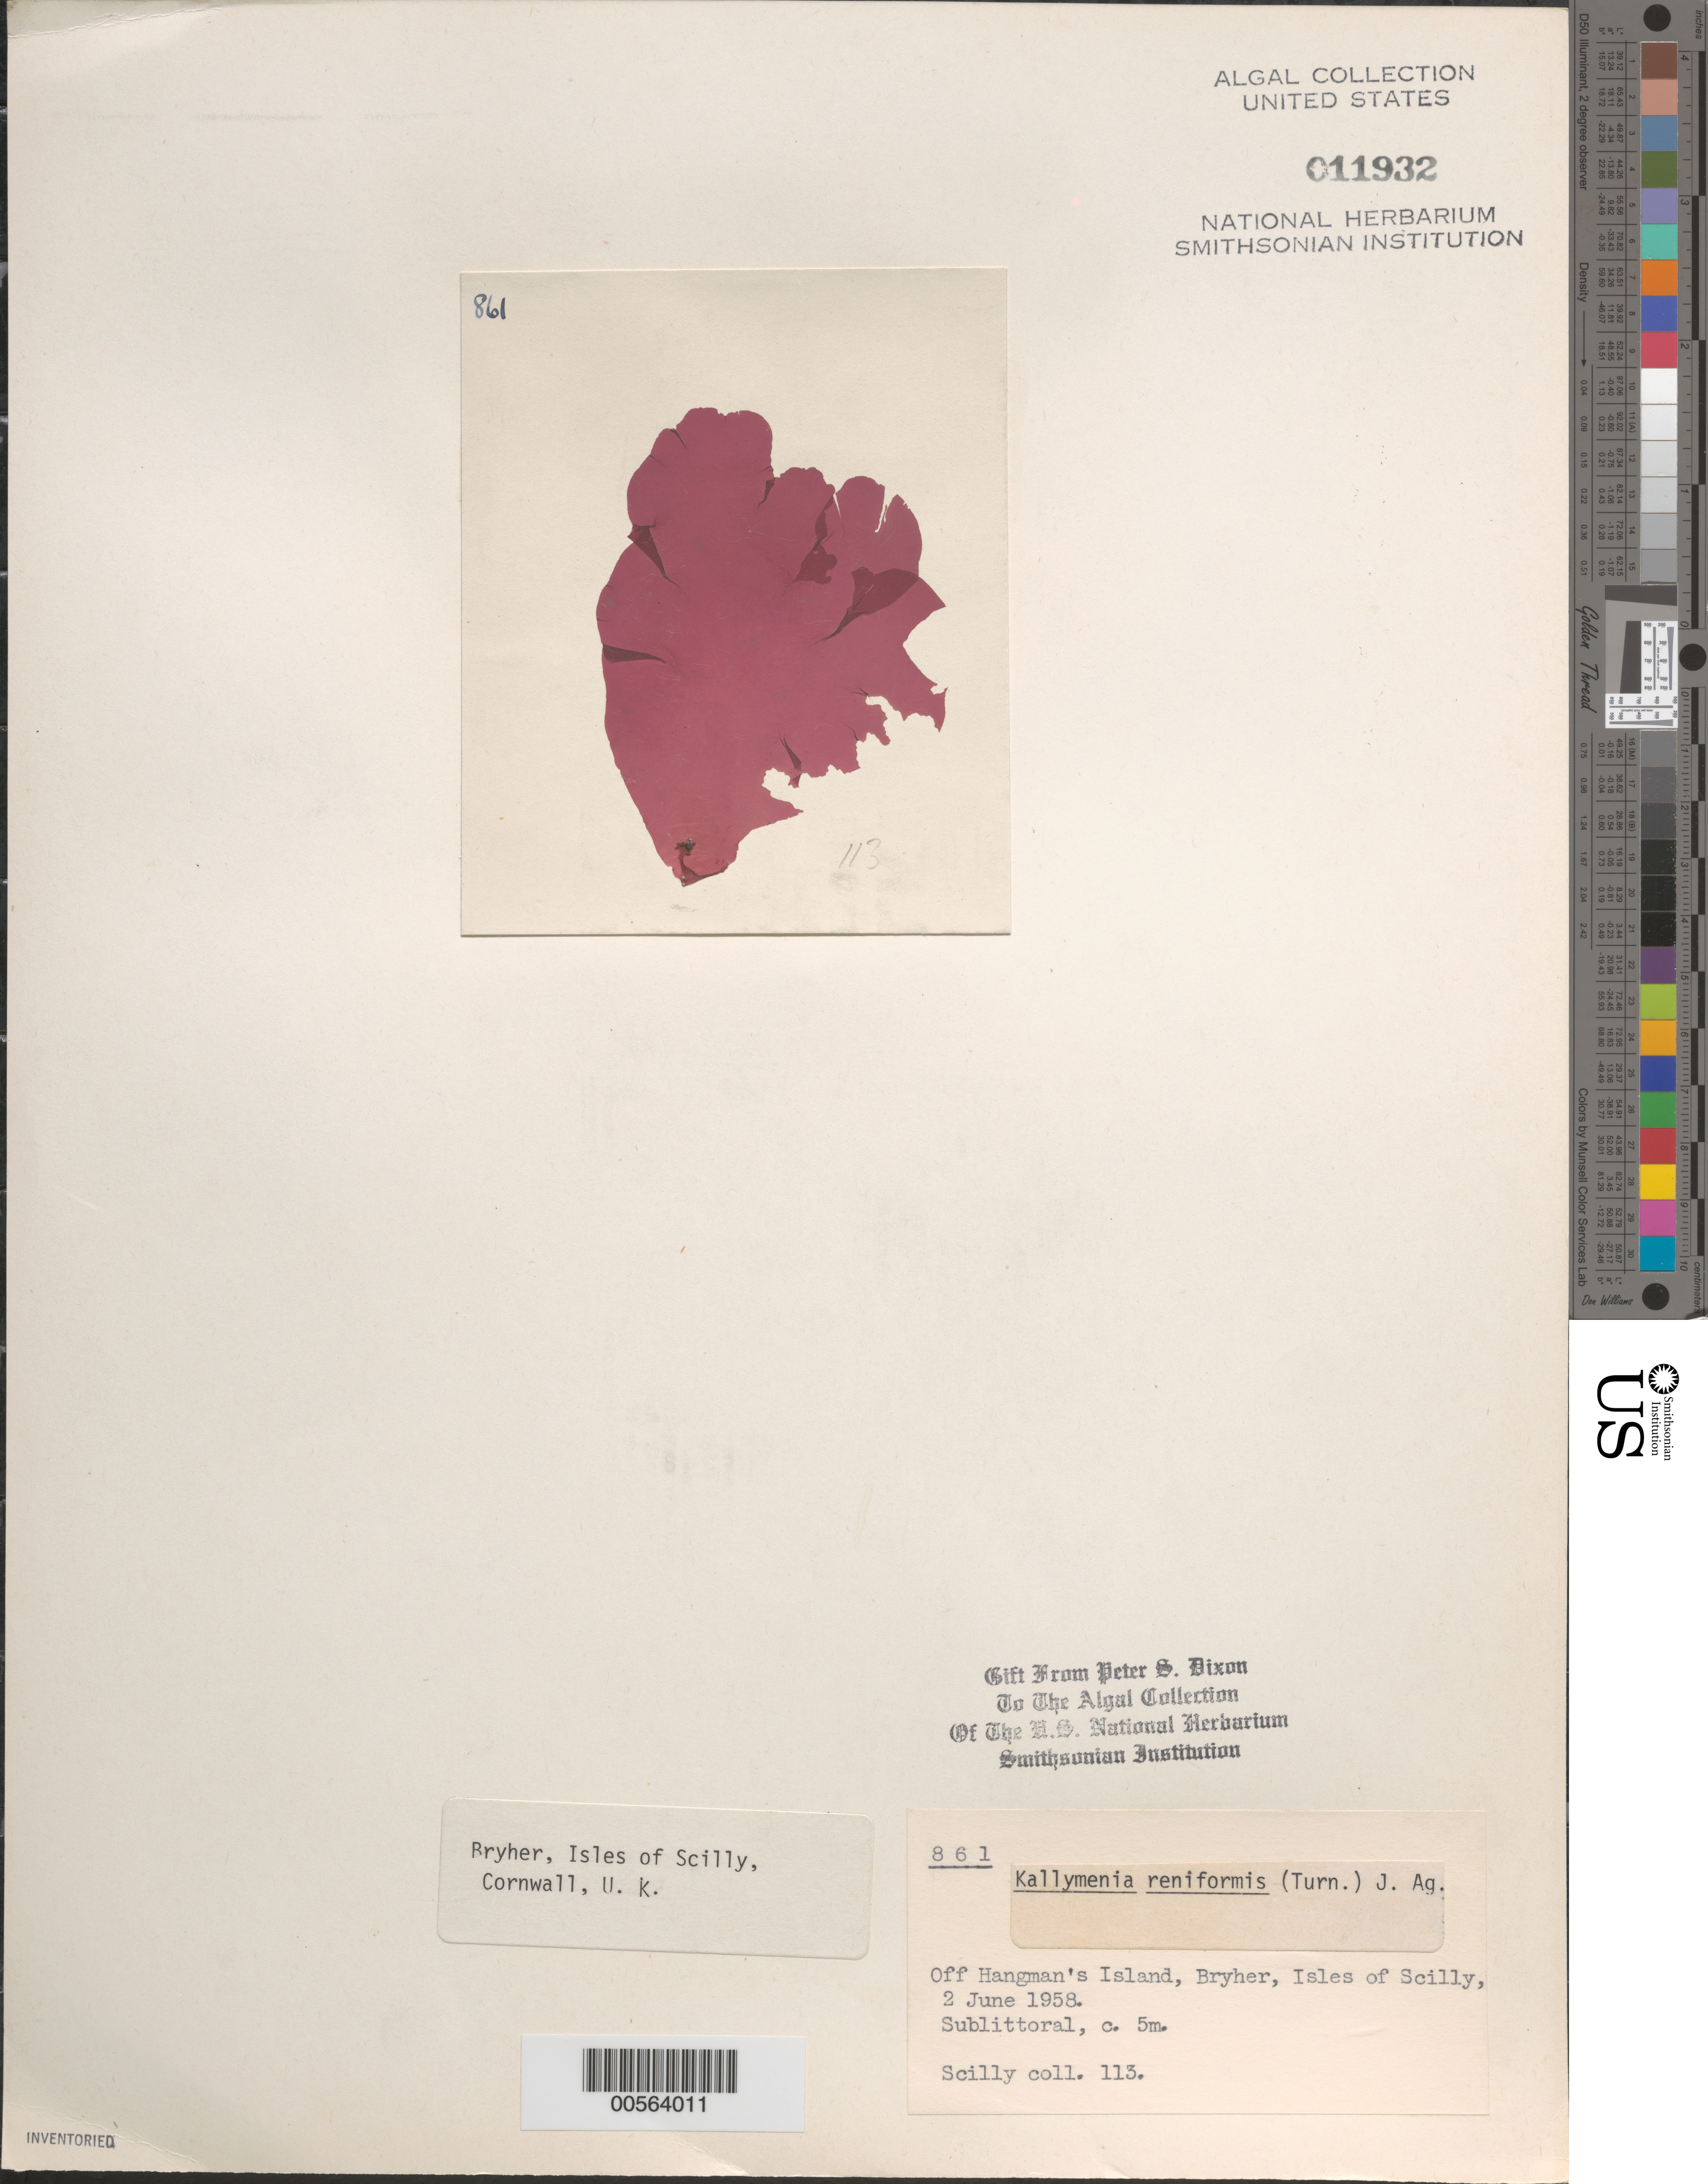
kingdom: Plantae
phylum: Rhodophyta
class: Florideophyceae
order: Gigartinales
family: Kallymeniaceae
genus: Kallymenia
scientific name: Kallymenia reniformis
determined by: Dixon, P. S.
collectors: P. S. Dixon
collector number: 113 & PSD 861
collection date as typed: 02 Jun 1958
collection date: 1958-06-02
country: United Kingdom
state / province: England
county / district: Council of the Isles of Scilly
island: Bryher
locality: Off Hangman's Island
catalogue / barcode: US 11932